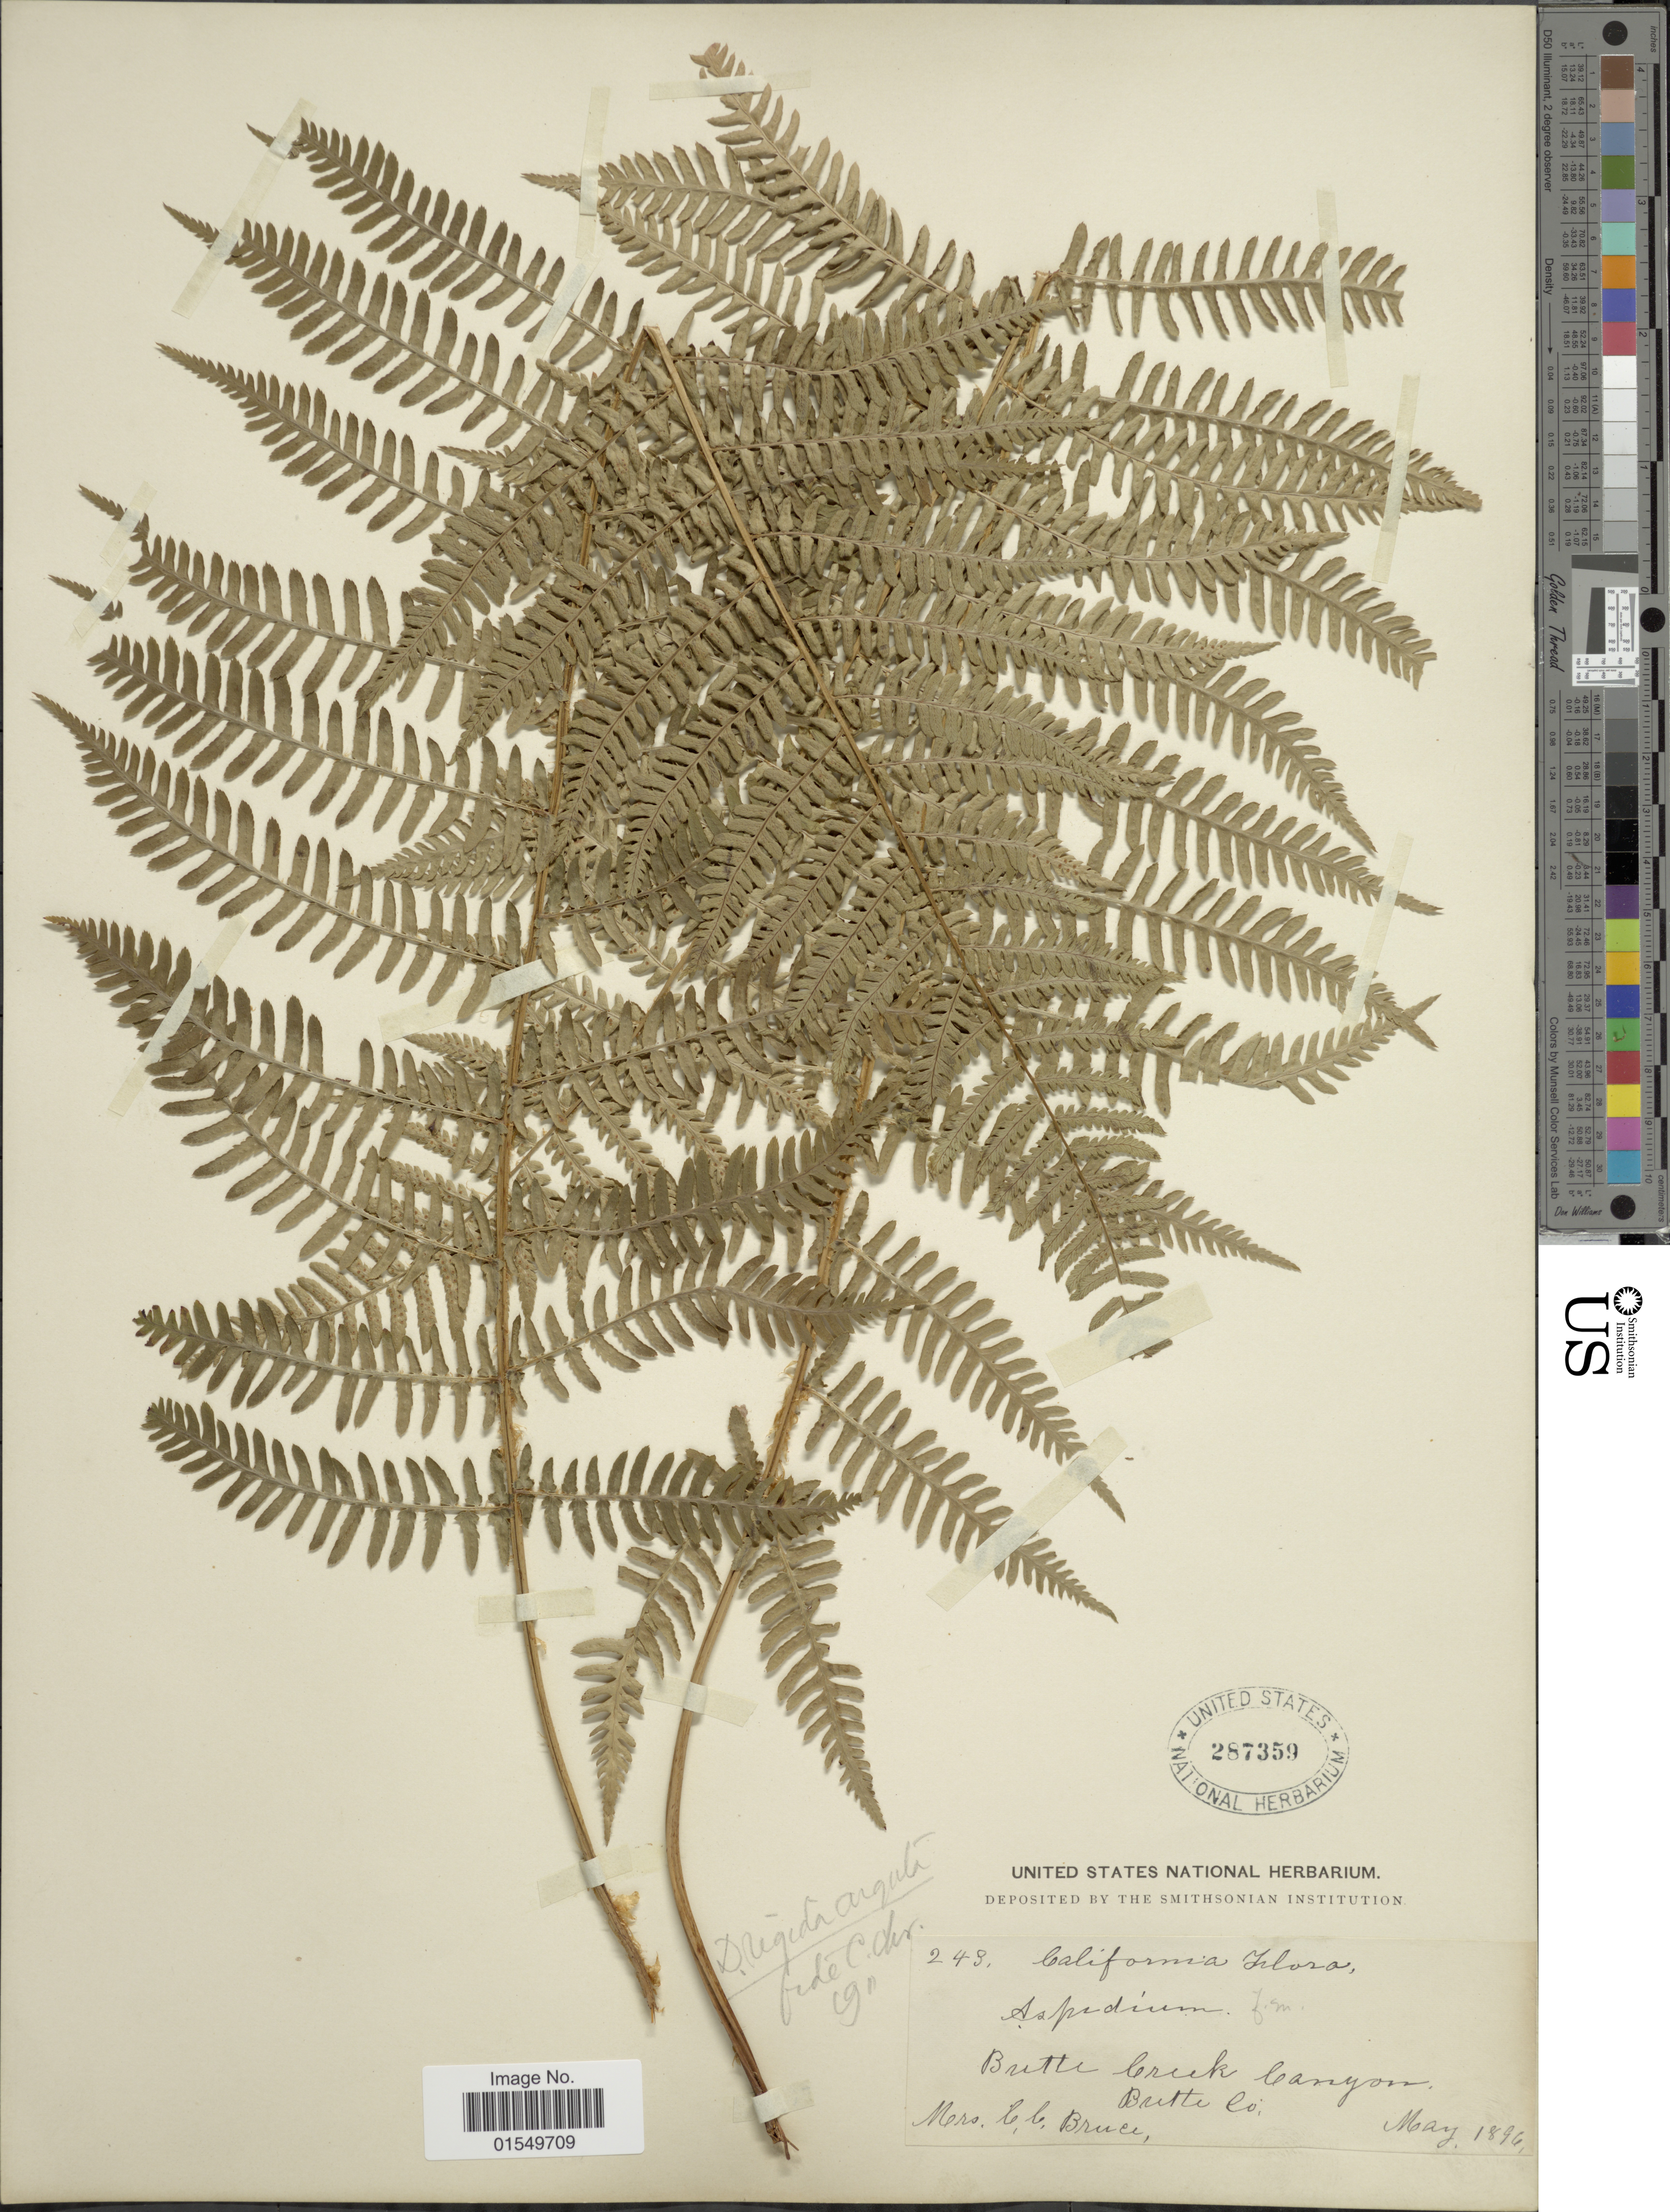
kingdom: Plantae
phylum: Tracheophyta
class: Polypodiopsida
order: Polypodiales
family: Dryopteridaceae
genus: Dryopteris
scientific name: Dryopteris arguta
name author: (Kaulf.) Maxon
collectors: C. Bruce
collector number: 243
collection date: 1896-05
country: United States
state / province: California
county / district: Butte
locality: Butte Creek Canyon, Butte Co.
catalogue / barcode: US 287359